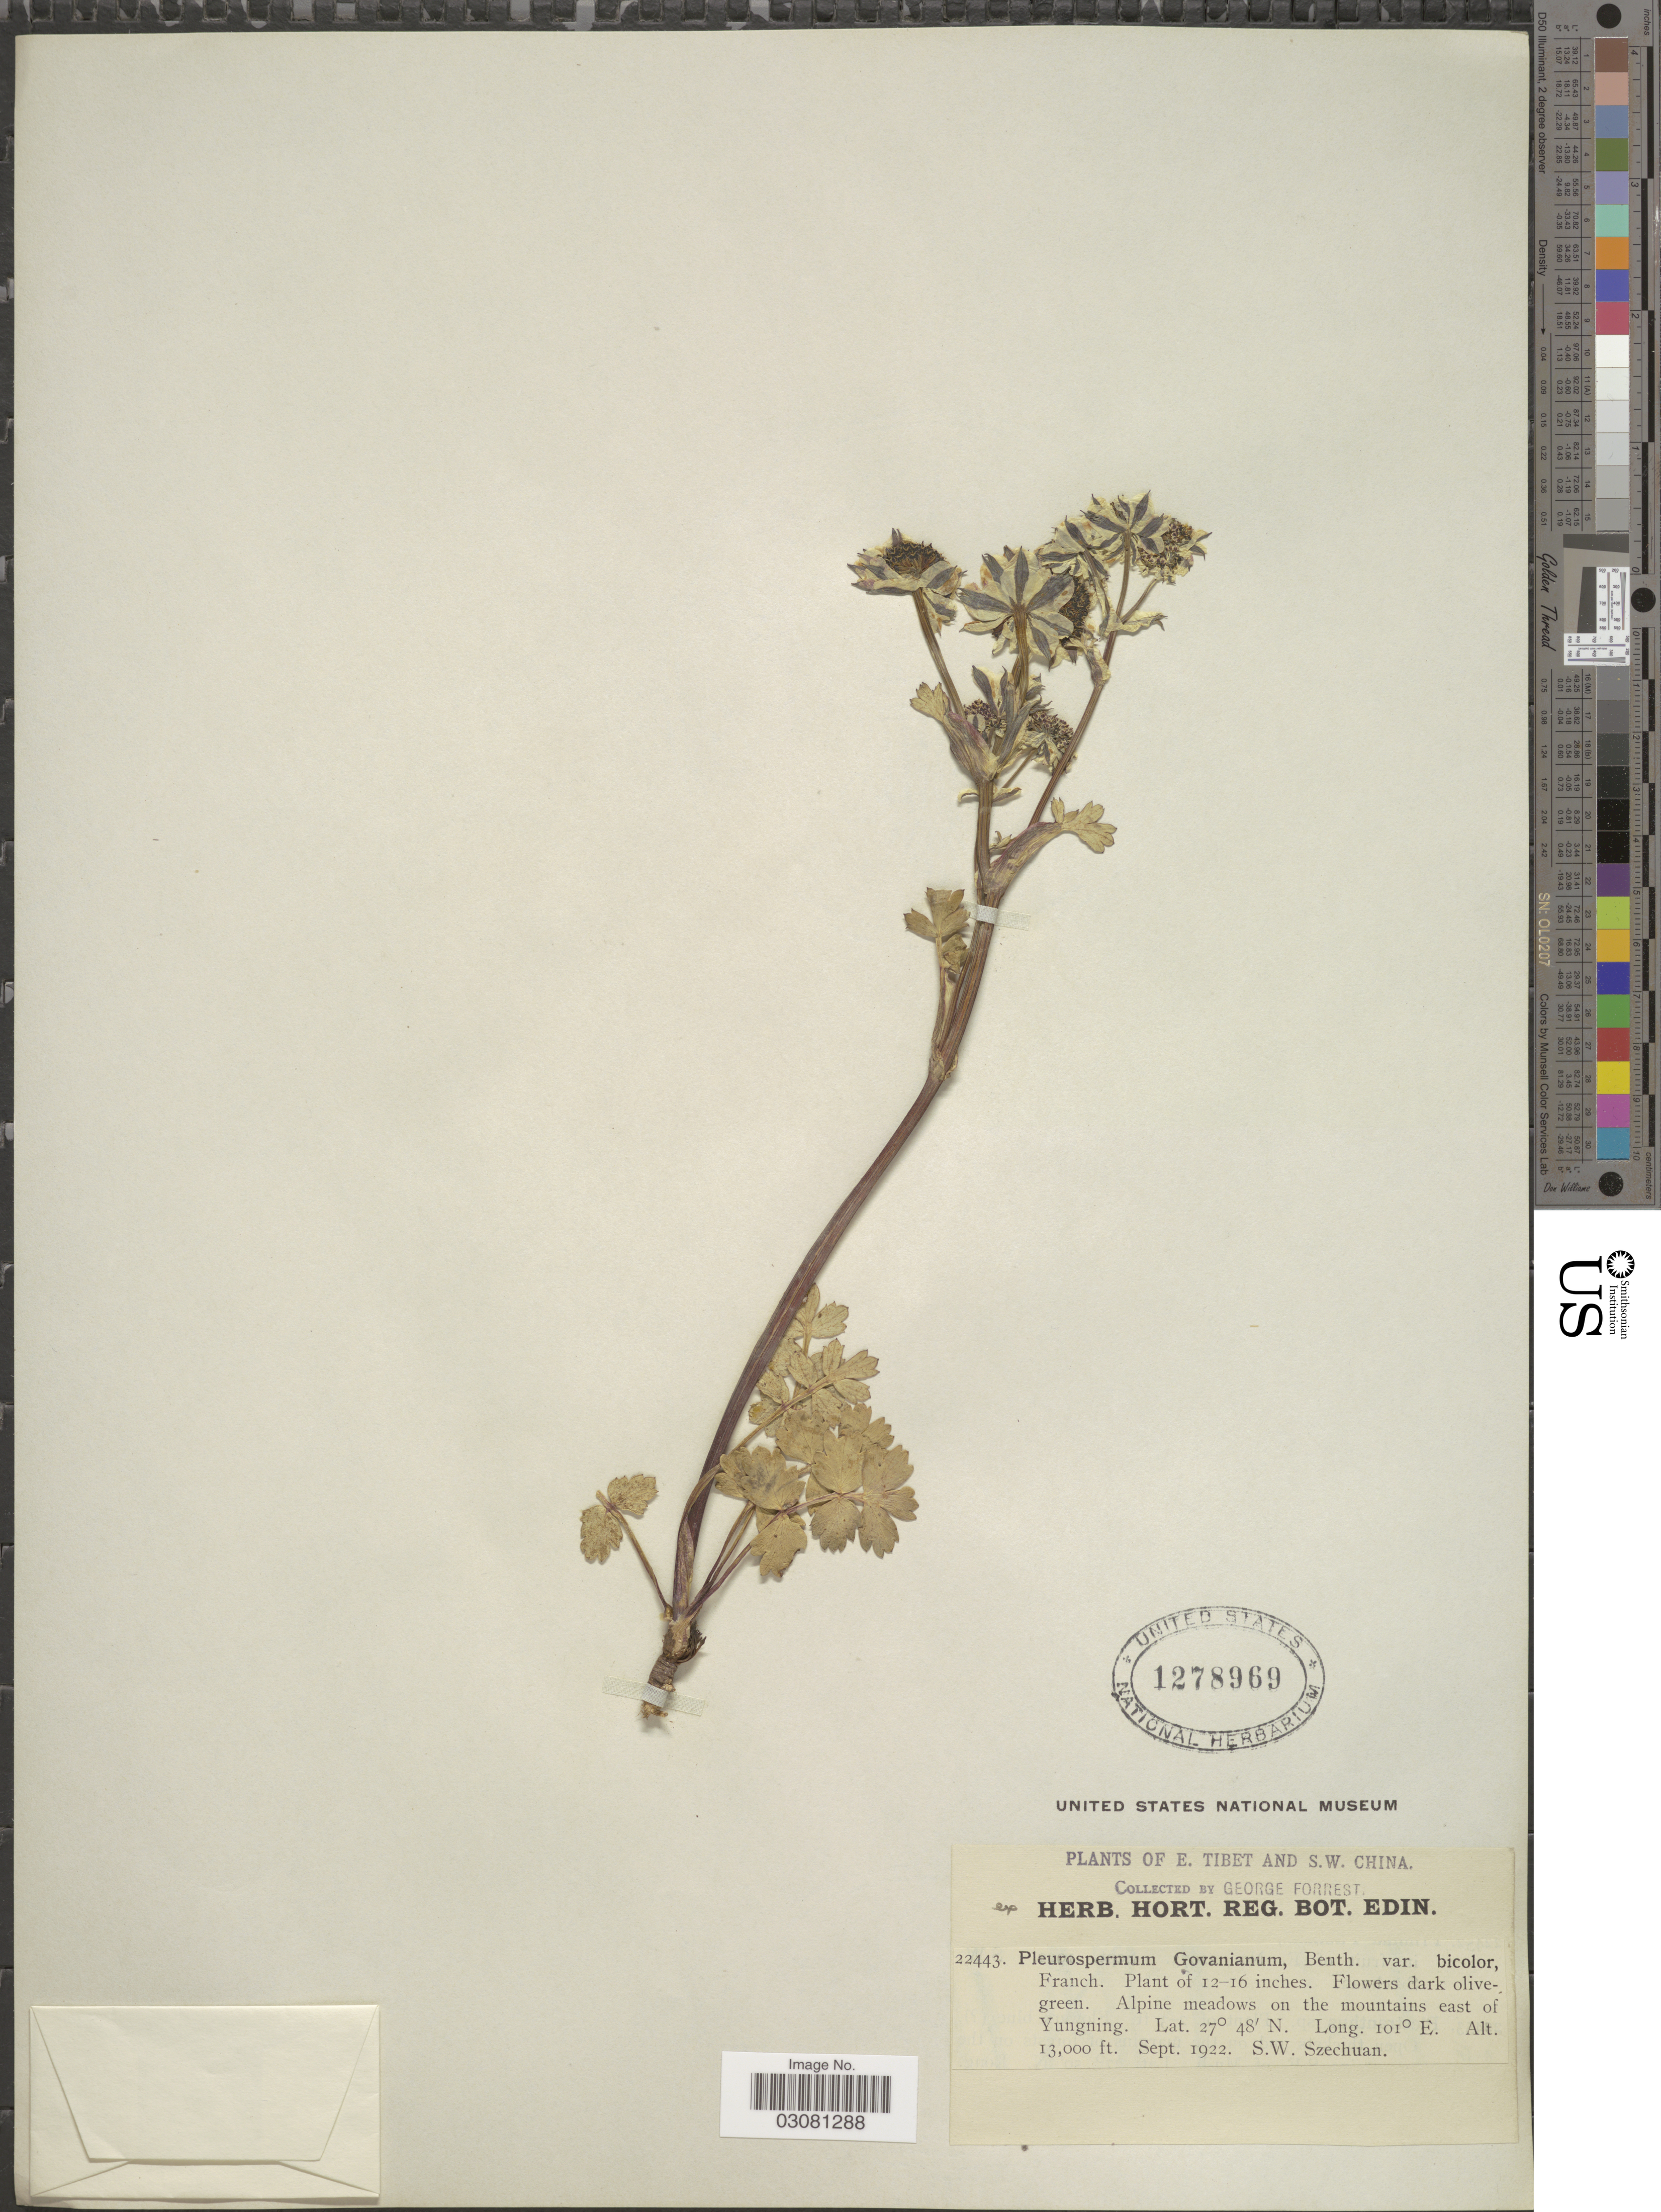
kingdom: Plantae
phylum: Tracheophyta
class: Magnoliopsida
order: Apiales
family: Apiaceae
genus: Pleurospermum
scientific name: Pleurospermum stellatum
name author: (D. Don) Benth. ex C.B. Clarke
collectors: G. Forrest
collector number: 22443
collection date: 1922-09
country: China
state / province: Sichuan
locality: E. Tibet and S.W. China. Alpine meadows on the mountains east of Yungning. S.W.Szechuan.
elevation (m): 3962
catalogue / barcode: US 1278969